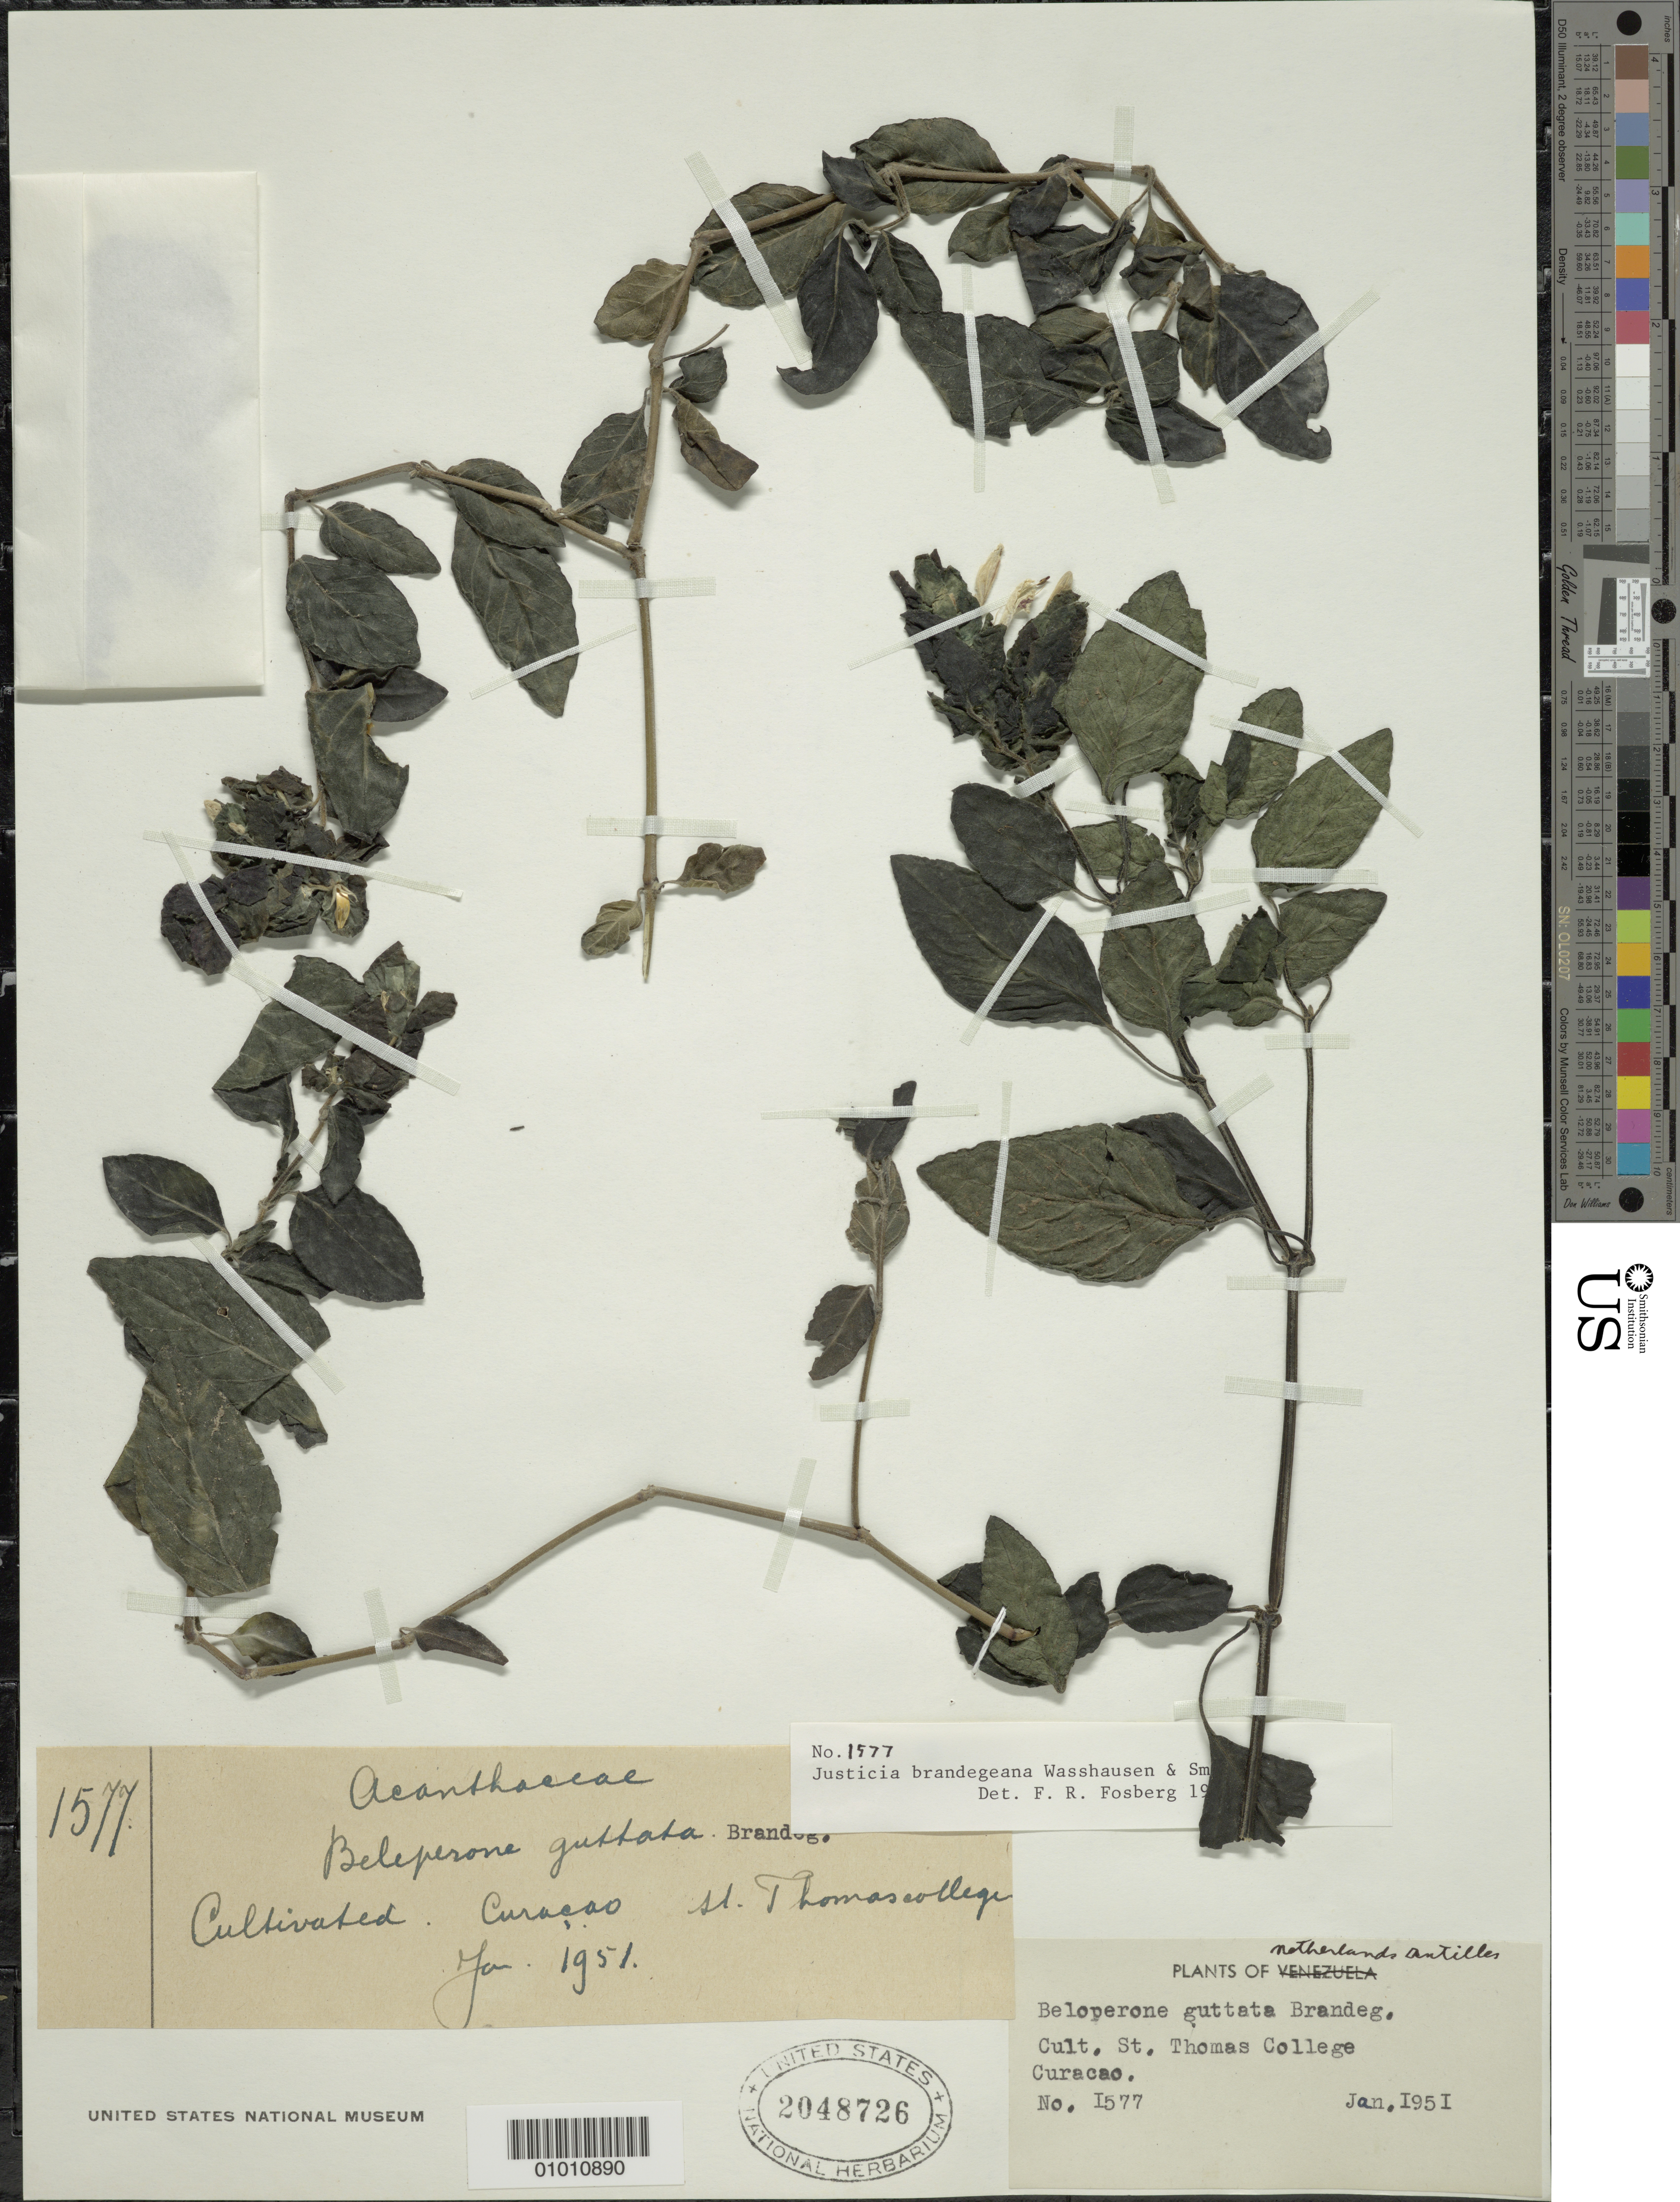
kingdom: Plantae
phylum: Tracheophyta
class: Magnoliopsida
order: Lamiales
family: Acanthaceae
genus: Justicia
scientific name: Justicia brandegeana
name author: Wassh. & L.B. Sm.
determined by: Fosberg, F. R.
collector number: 1577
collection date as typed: Jan 1951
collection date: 1951-01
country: Curaçao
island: Curaçao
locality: St. Thomas College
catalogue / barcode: US 2048726